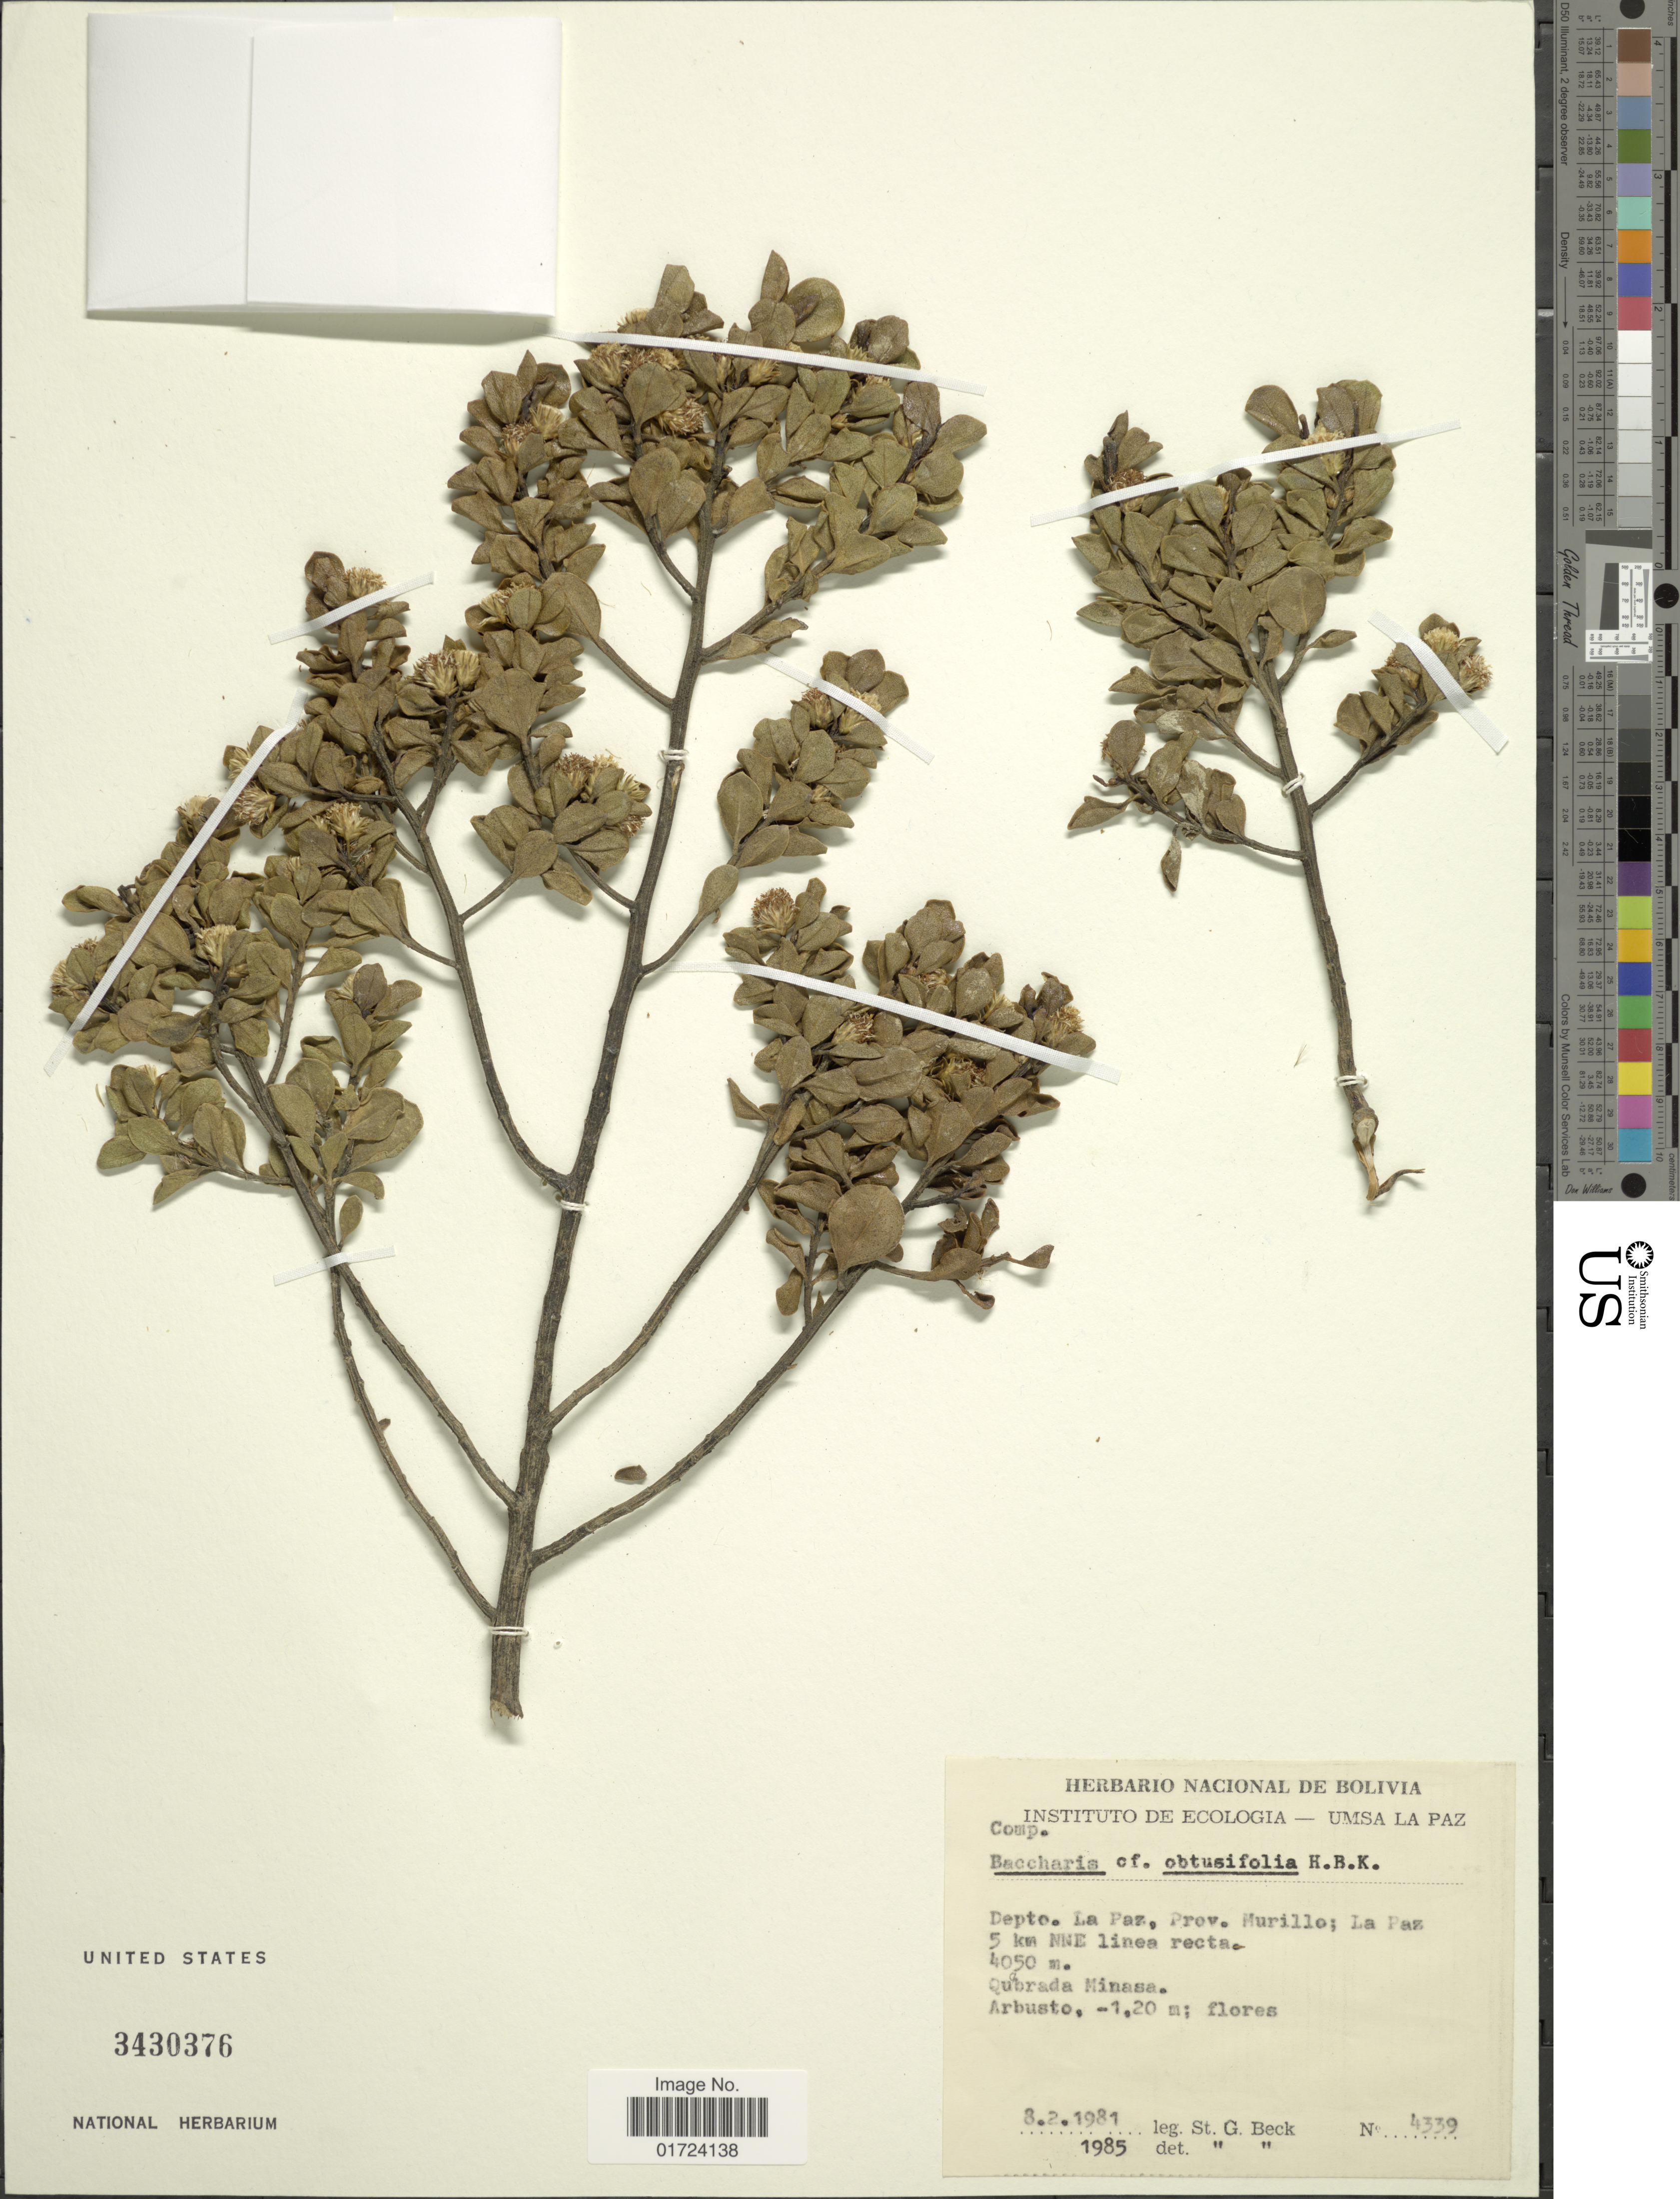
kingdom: Plantae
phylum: Tracheophyta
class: Magnoliopsida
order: Asterales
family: Asteraceae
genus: Baccharis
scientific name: Baccharis sp.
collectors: S. G. Beck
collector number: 4339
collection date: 1981-02-08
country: Bolivia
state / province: La Paz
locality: Depto. La Paz. Prov. Murillo; La Paz 5 km NNE linea recta.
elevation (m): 4050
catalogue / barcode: US 3430376